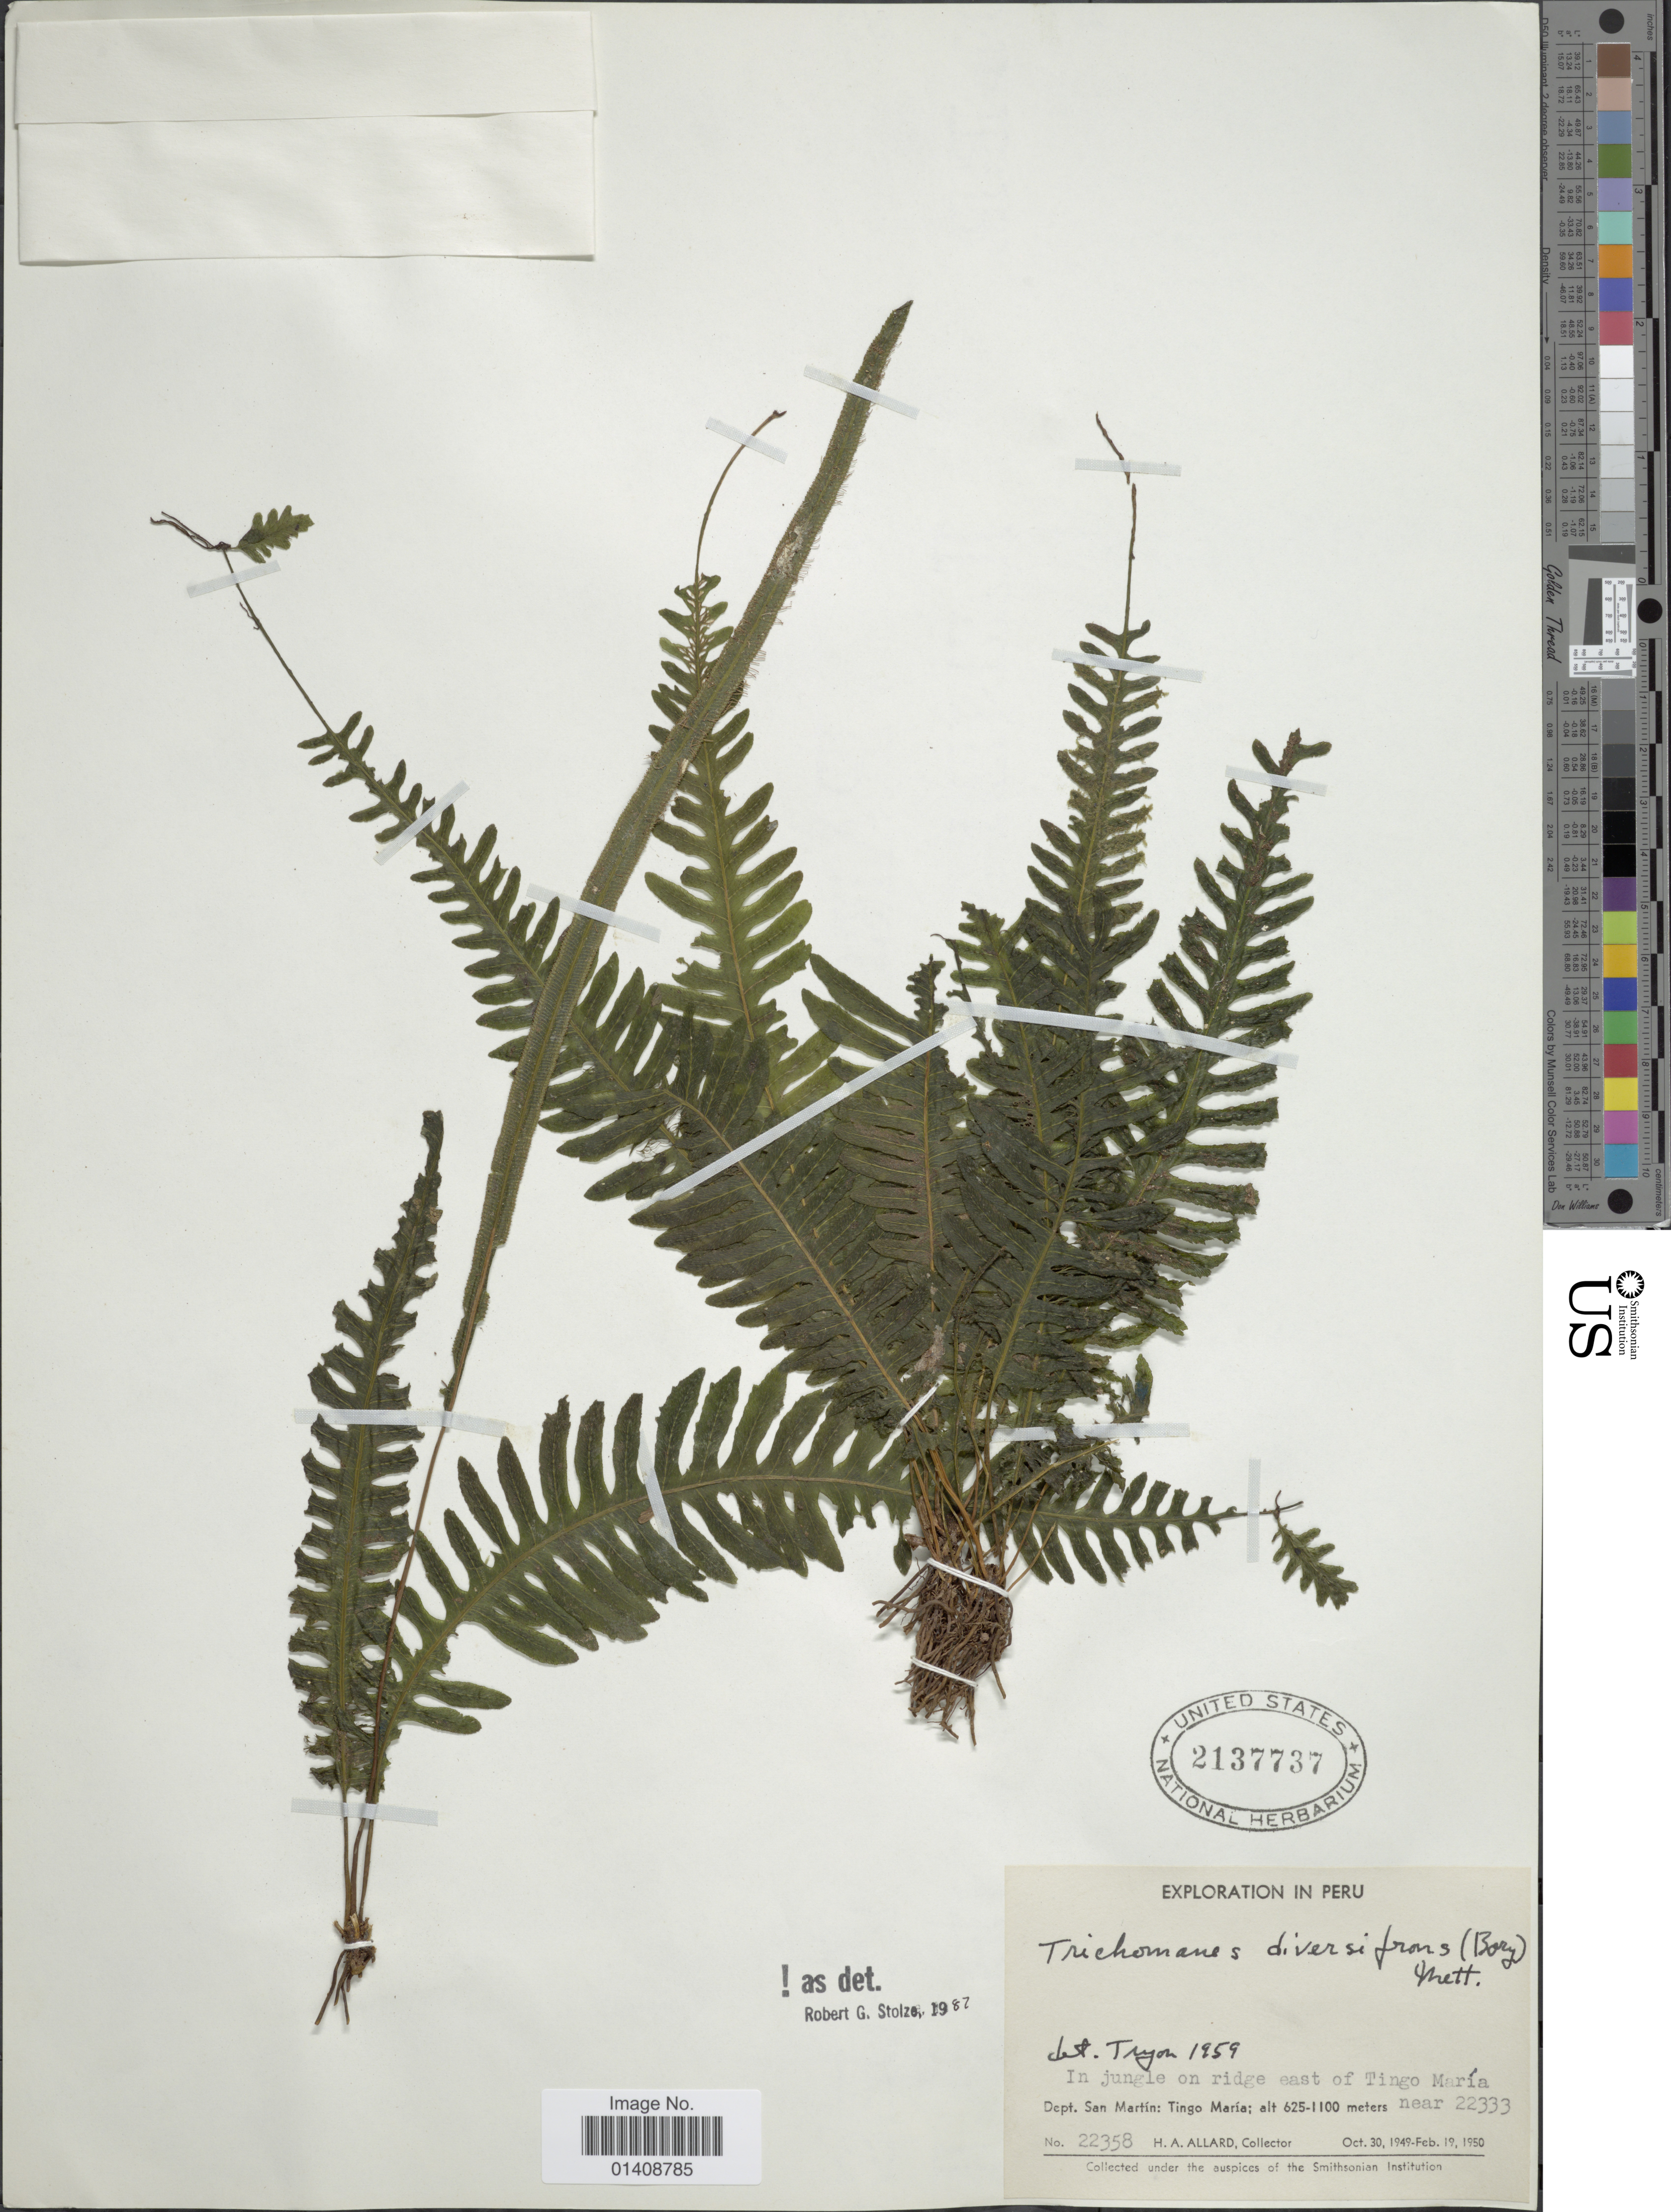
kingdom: Plantae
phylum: Tracheophyta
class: Polypodiopsida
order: Hymenophyllales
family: Hymenophyllaceae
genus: Trichomanes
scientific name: Trichomanes diversifrons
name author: (Bory) Mett. ex Sadeb.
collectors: H. A. Allard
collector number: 22358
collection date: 1949-10-30/1950-02-19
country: Peru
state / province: San Martín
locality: Tingo Maria. Dept. San Martin. In jungle on ridge east of Tingo Maria near 22333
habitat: in jungle on ridge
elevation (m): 625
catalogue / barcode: US 2137737